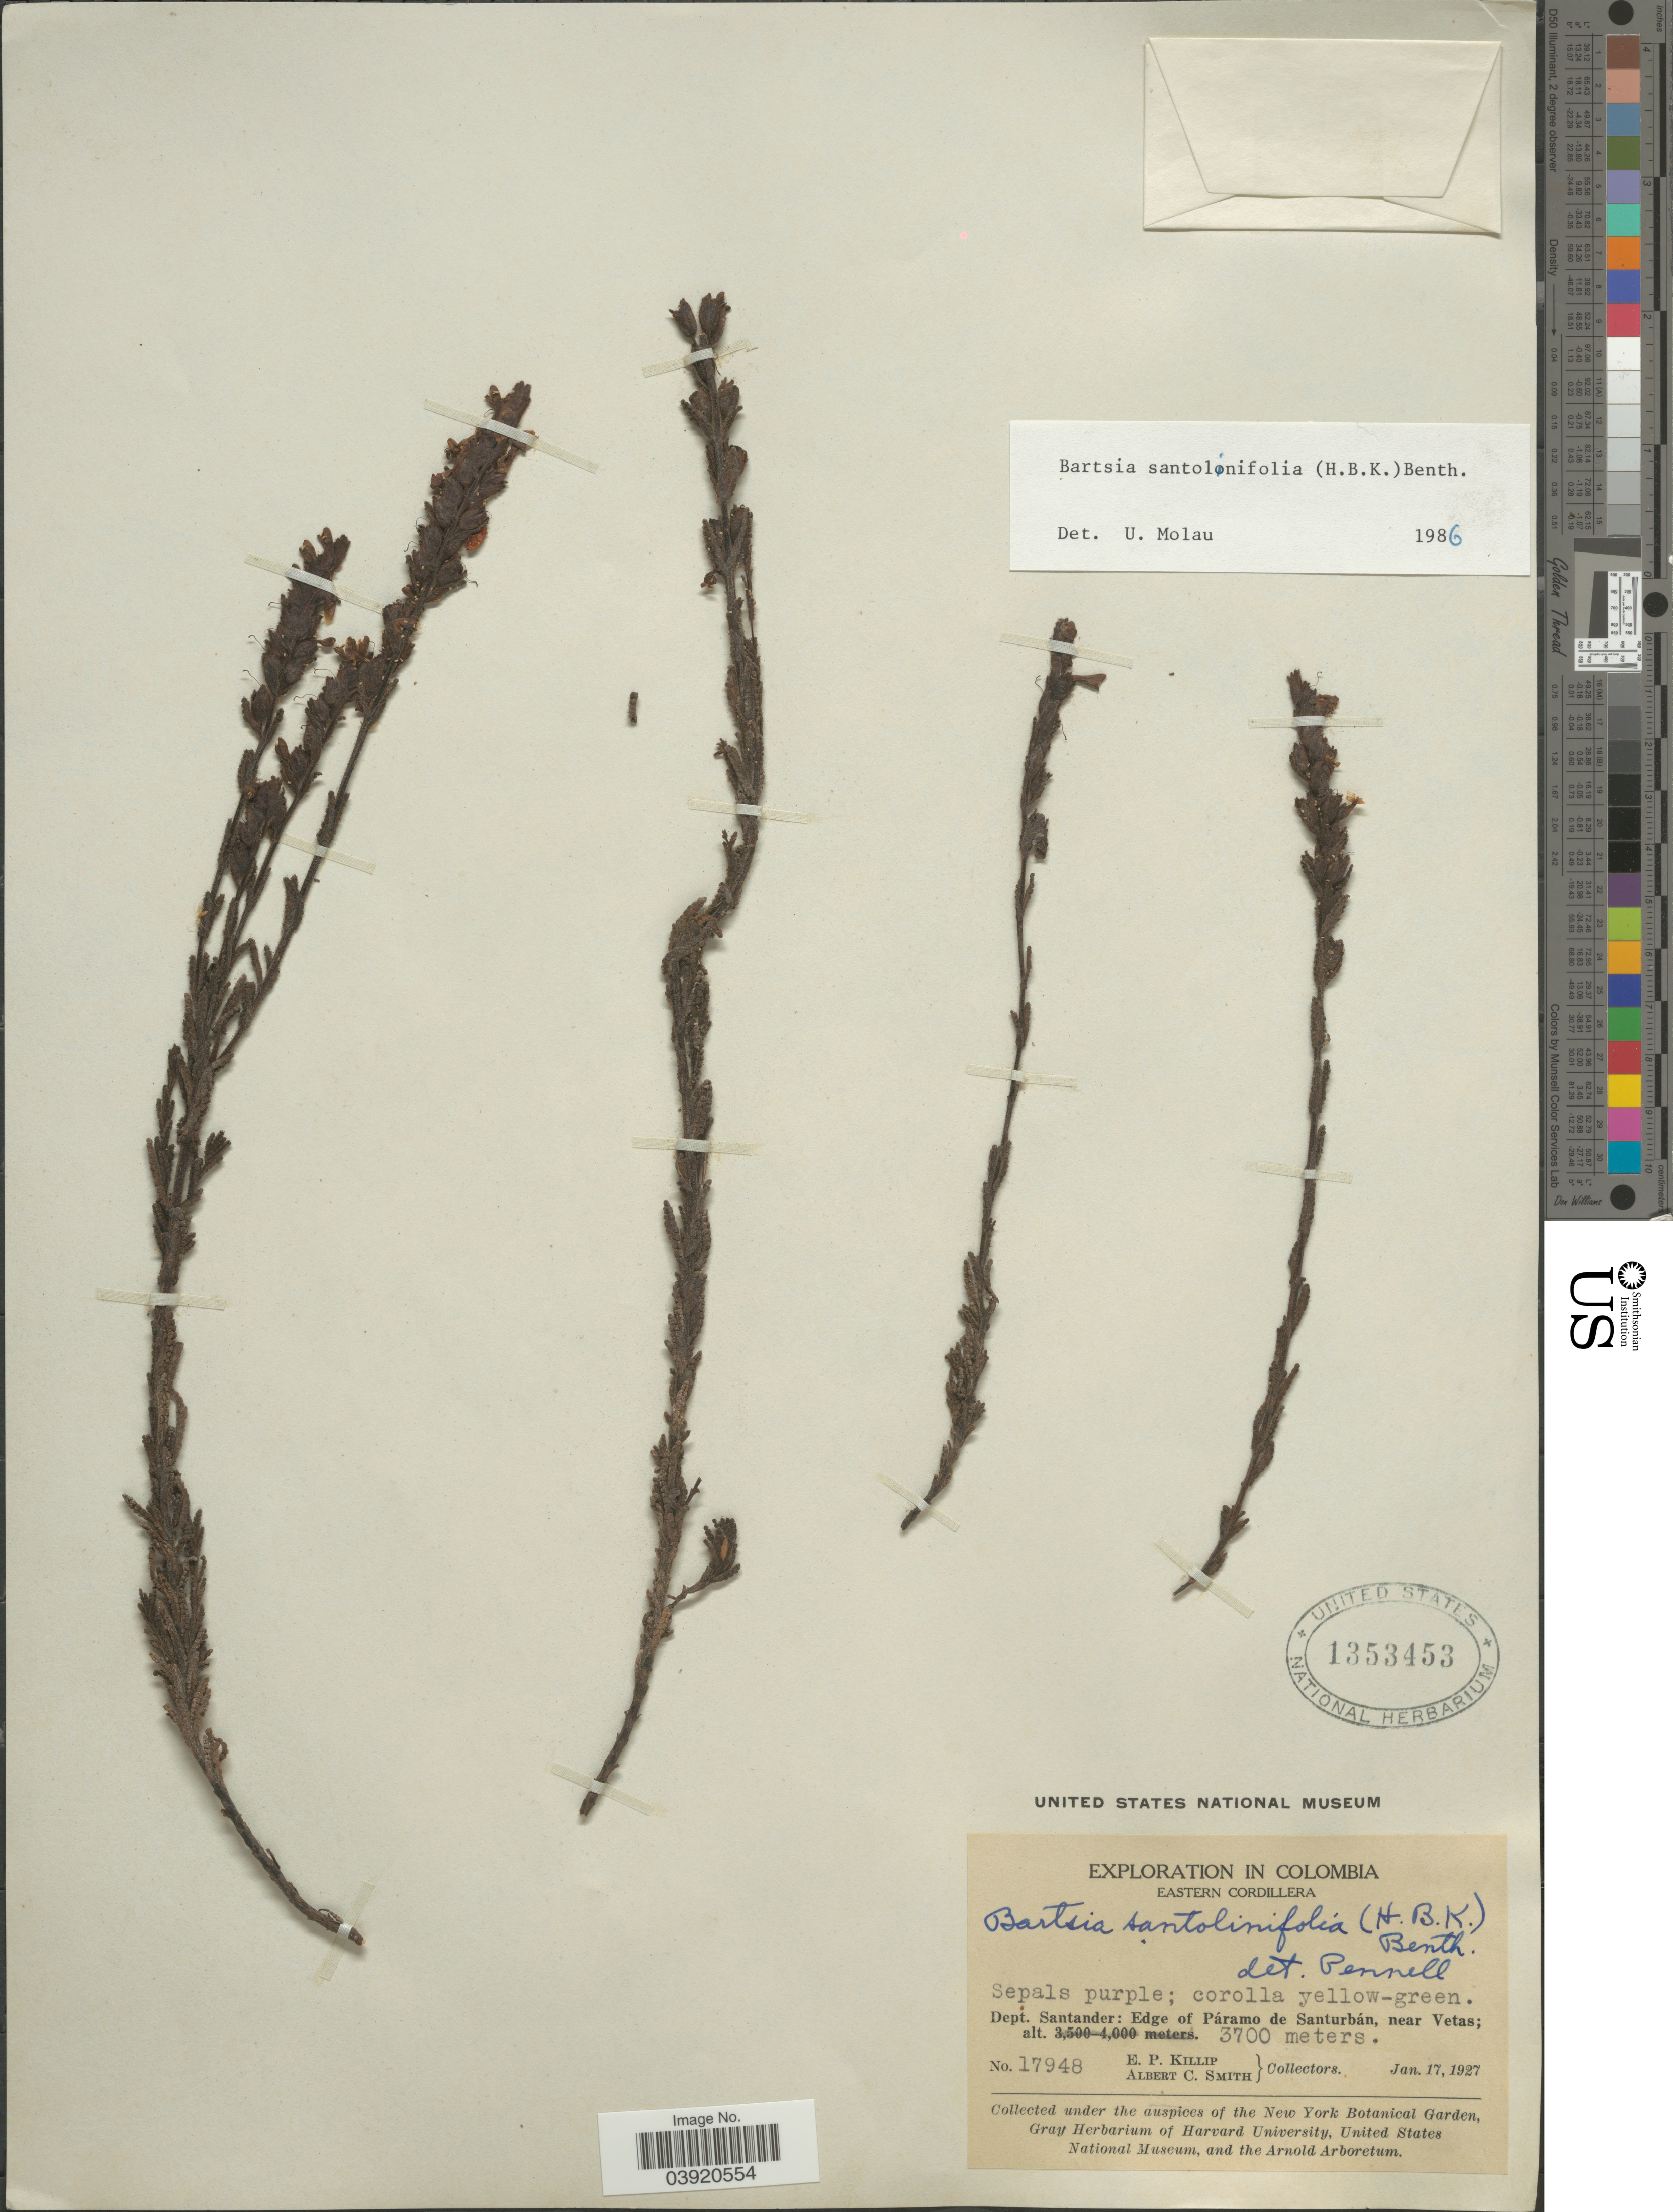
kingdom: Plantae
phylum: Tracheophyta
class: Magnoliopsida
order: Lamiales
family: Orobanchaceae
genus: Bartsia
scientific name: Bartsia santolinifolia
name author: (Kunth) Benth.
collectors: E. P. Killip & A. C. Smith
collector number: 17948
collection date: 1927-01-17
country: Colombia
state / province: Santander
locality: Eastern Cordillera. Dept. Santander: Edge of Páramo de Santurbán, near Vetas.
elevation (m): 3700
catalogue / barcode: US 1353453